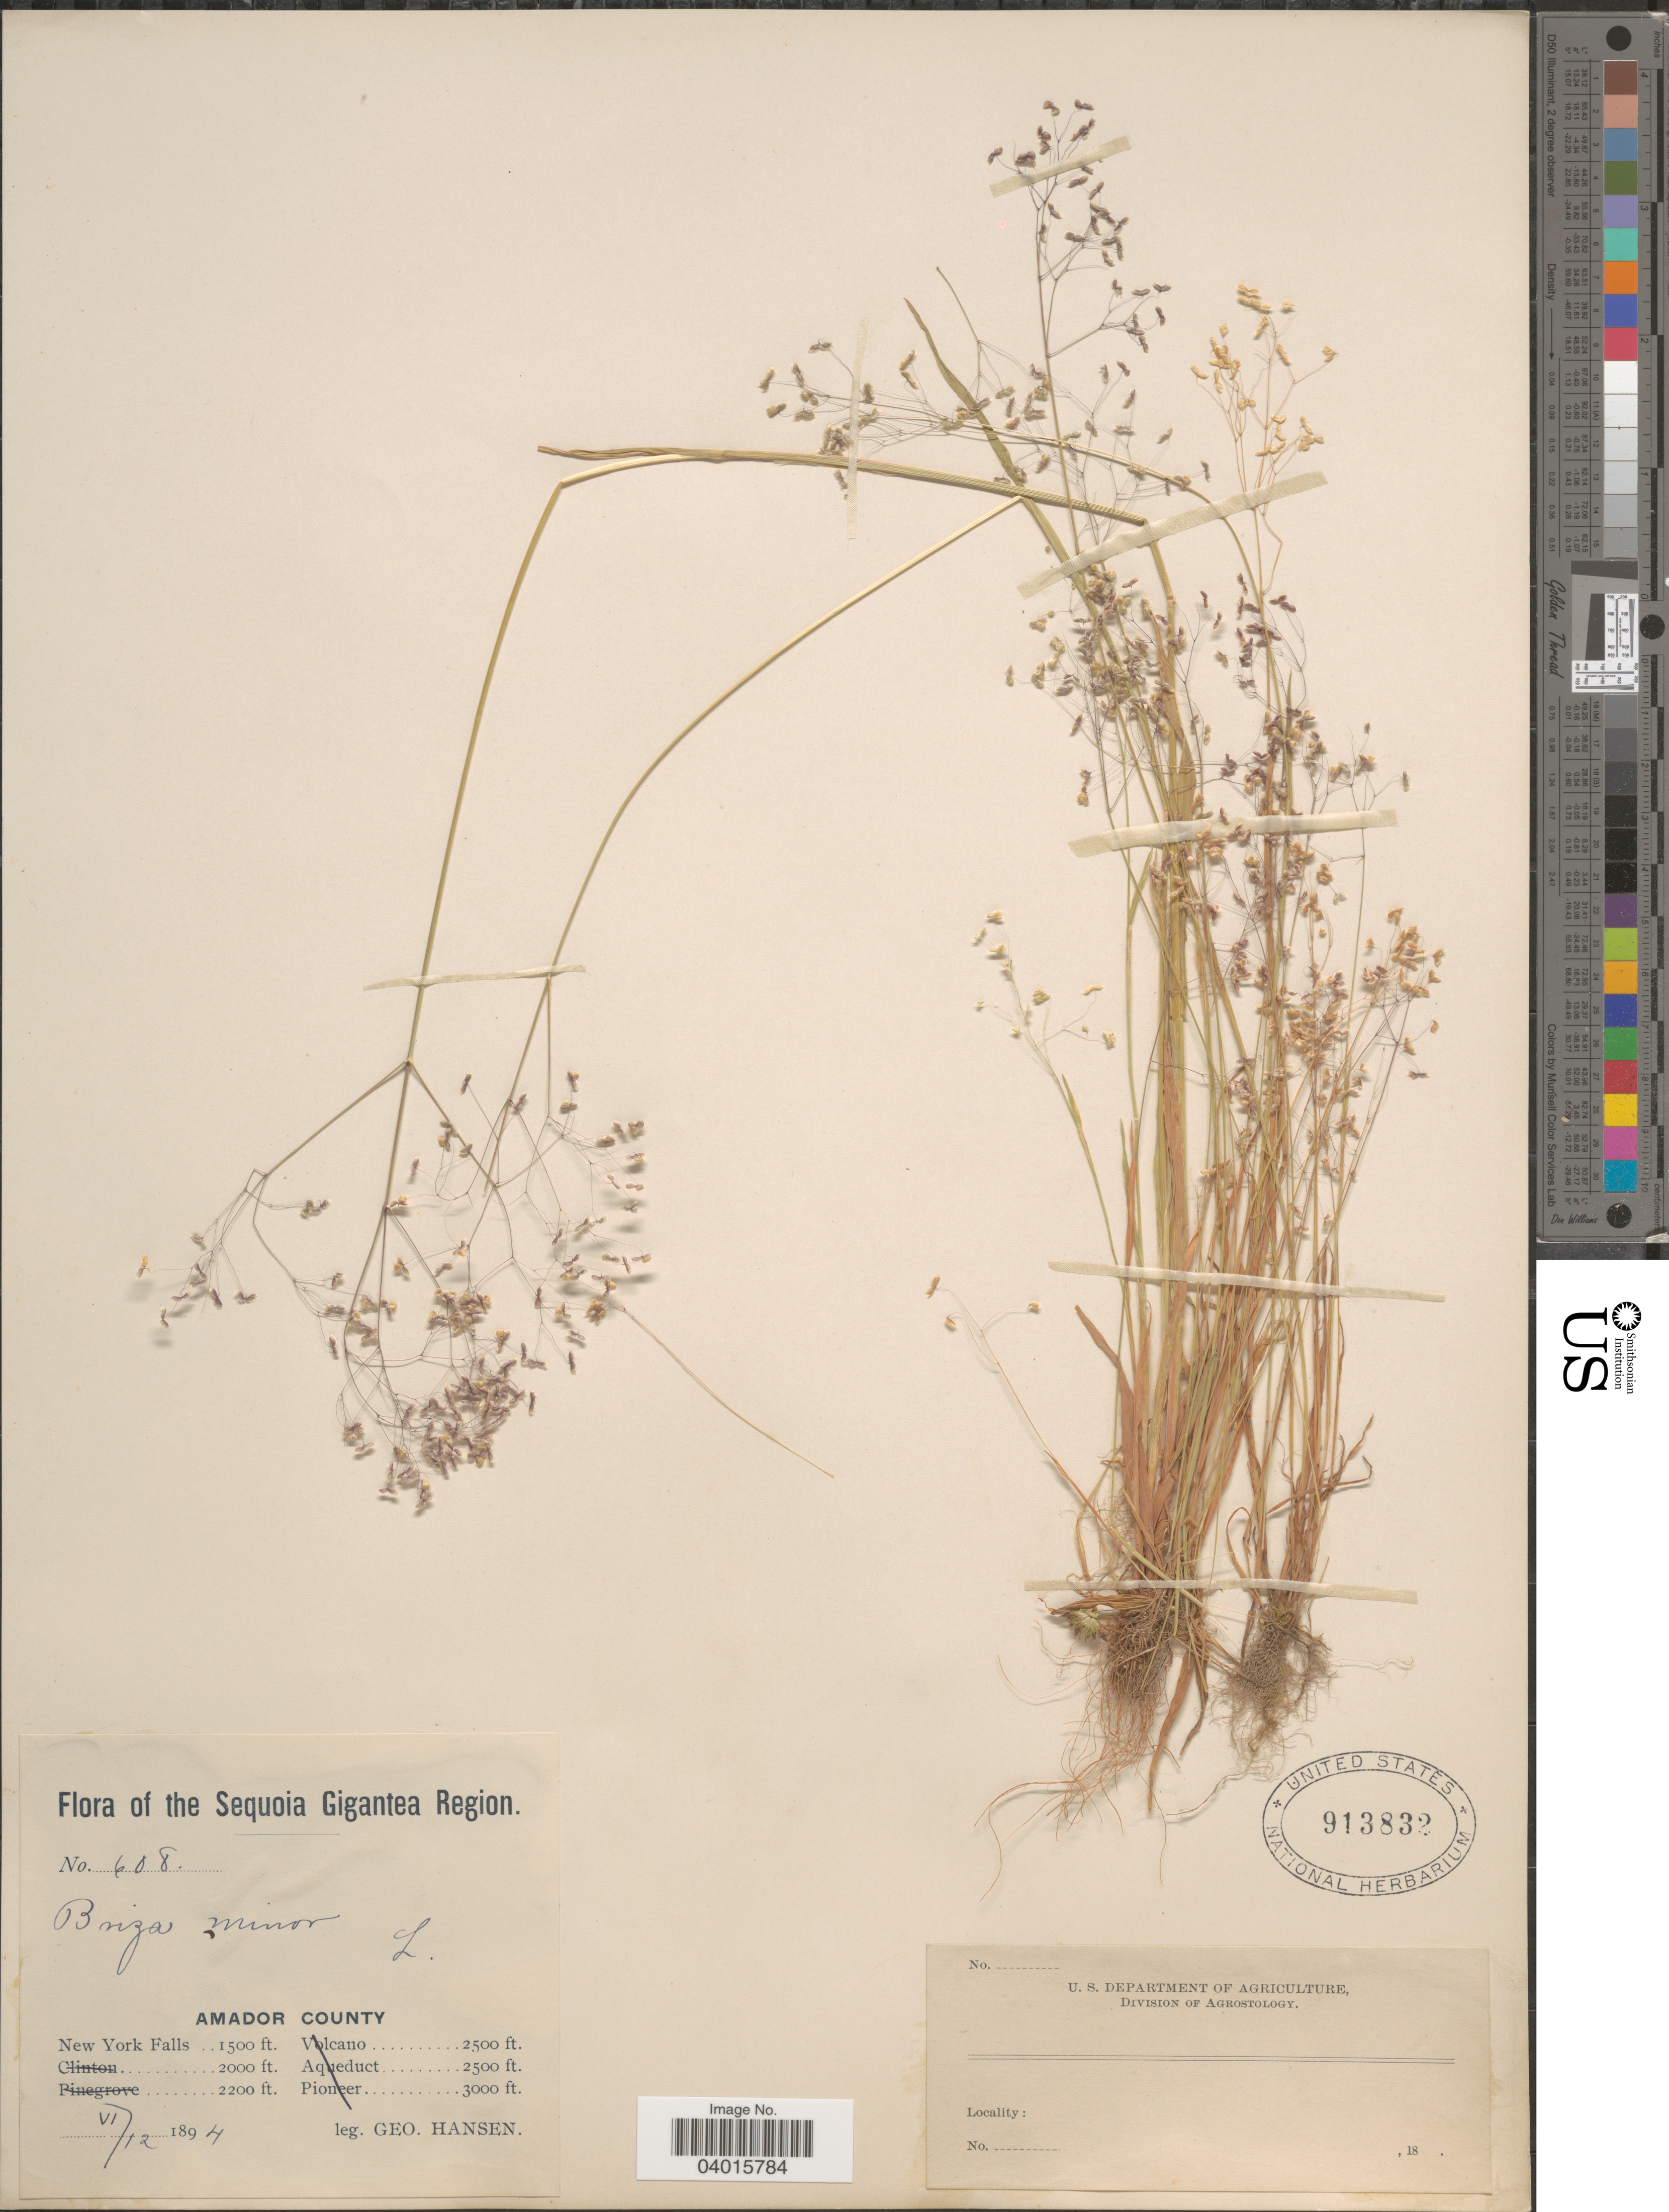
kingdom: Plantae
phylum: Tracheophyta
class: Liliopsida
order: Poales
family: Poaceae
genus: Briza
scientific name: Briza minor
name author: L.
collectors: G. Hansen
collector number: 608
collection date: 1894-06-12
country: United States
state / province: California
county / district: Amador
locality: The Sequoia Gigantea Region. Amador County. New York Falls.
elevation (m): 457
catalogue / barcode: US 913832